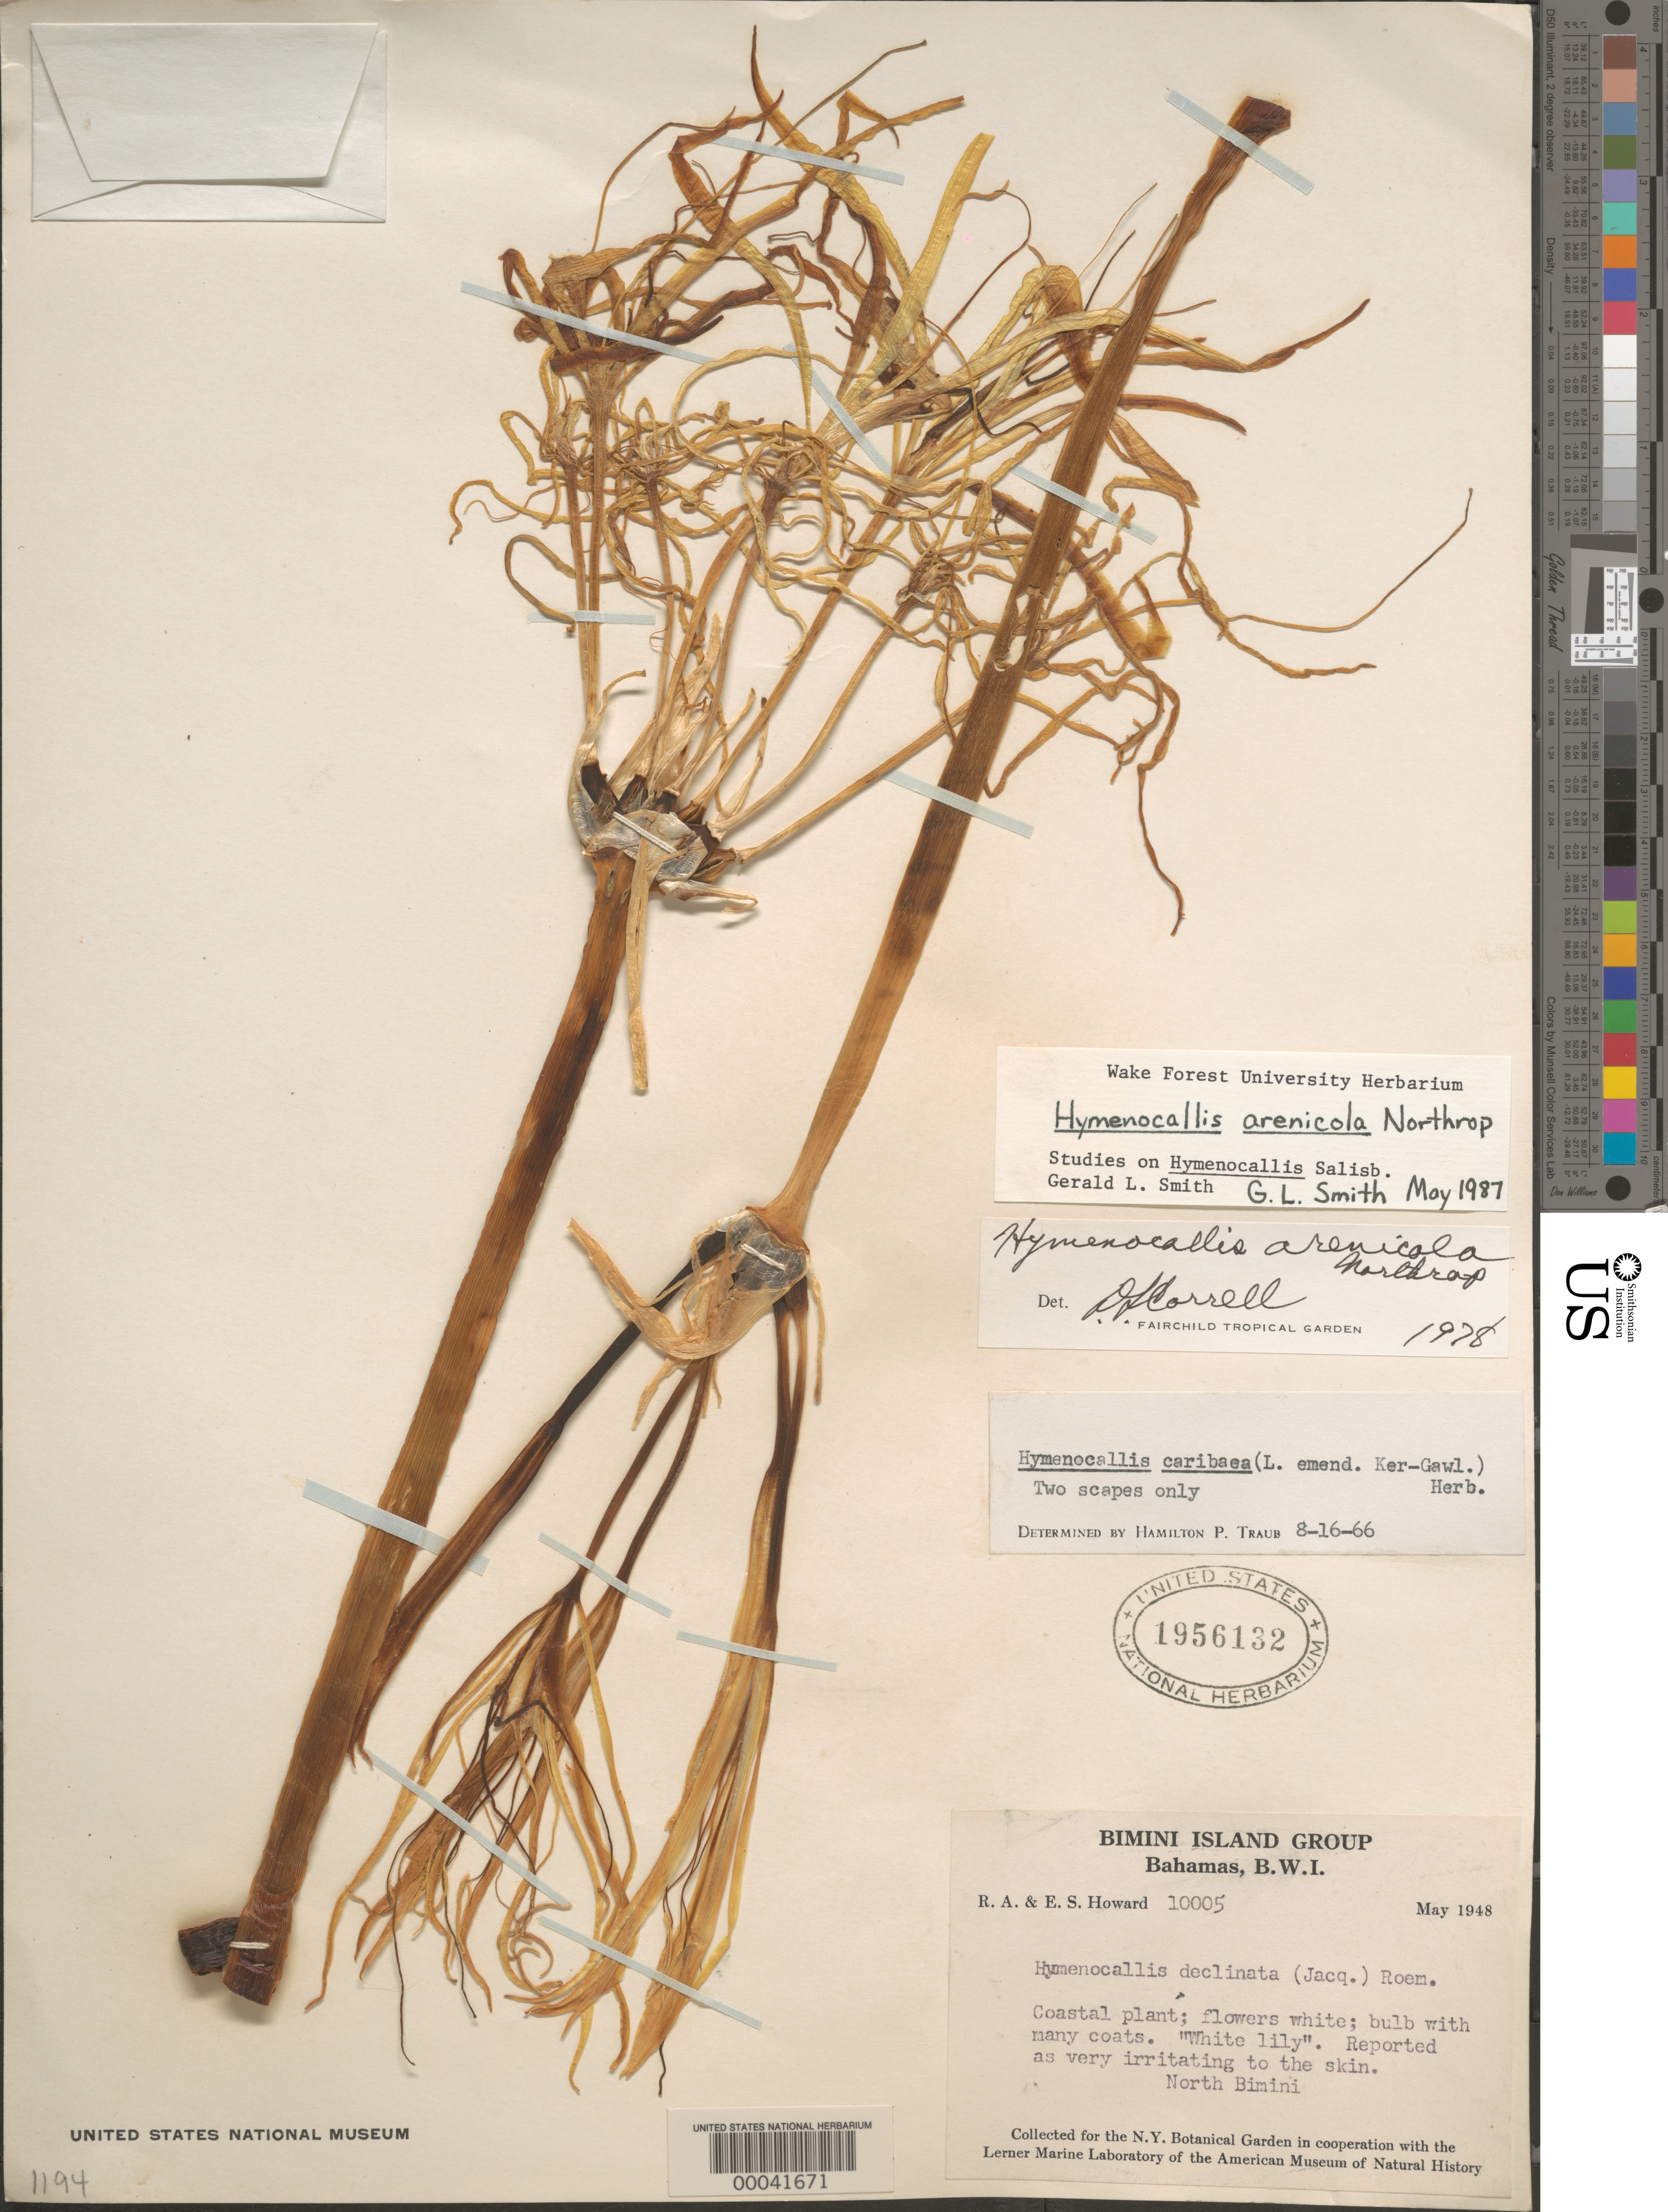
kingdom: Plantae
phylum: Tracheophyta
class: Liliopsida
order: Asparagales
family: Amaryllidaceae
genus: Hymenocallis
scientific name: Hymenocallis arenicola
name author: Northr.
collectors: R. A. Howard & E. S. Howard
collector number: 10005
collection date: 1948-05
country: Bahamas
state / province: Bimini and Cat Cay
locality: North Bimini.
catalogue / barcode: US 1956132